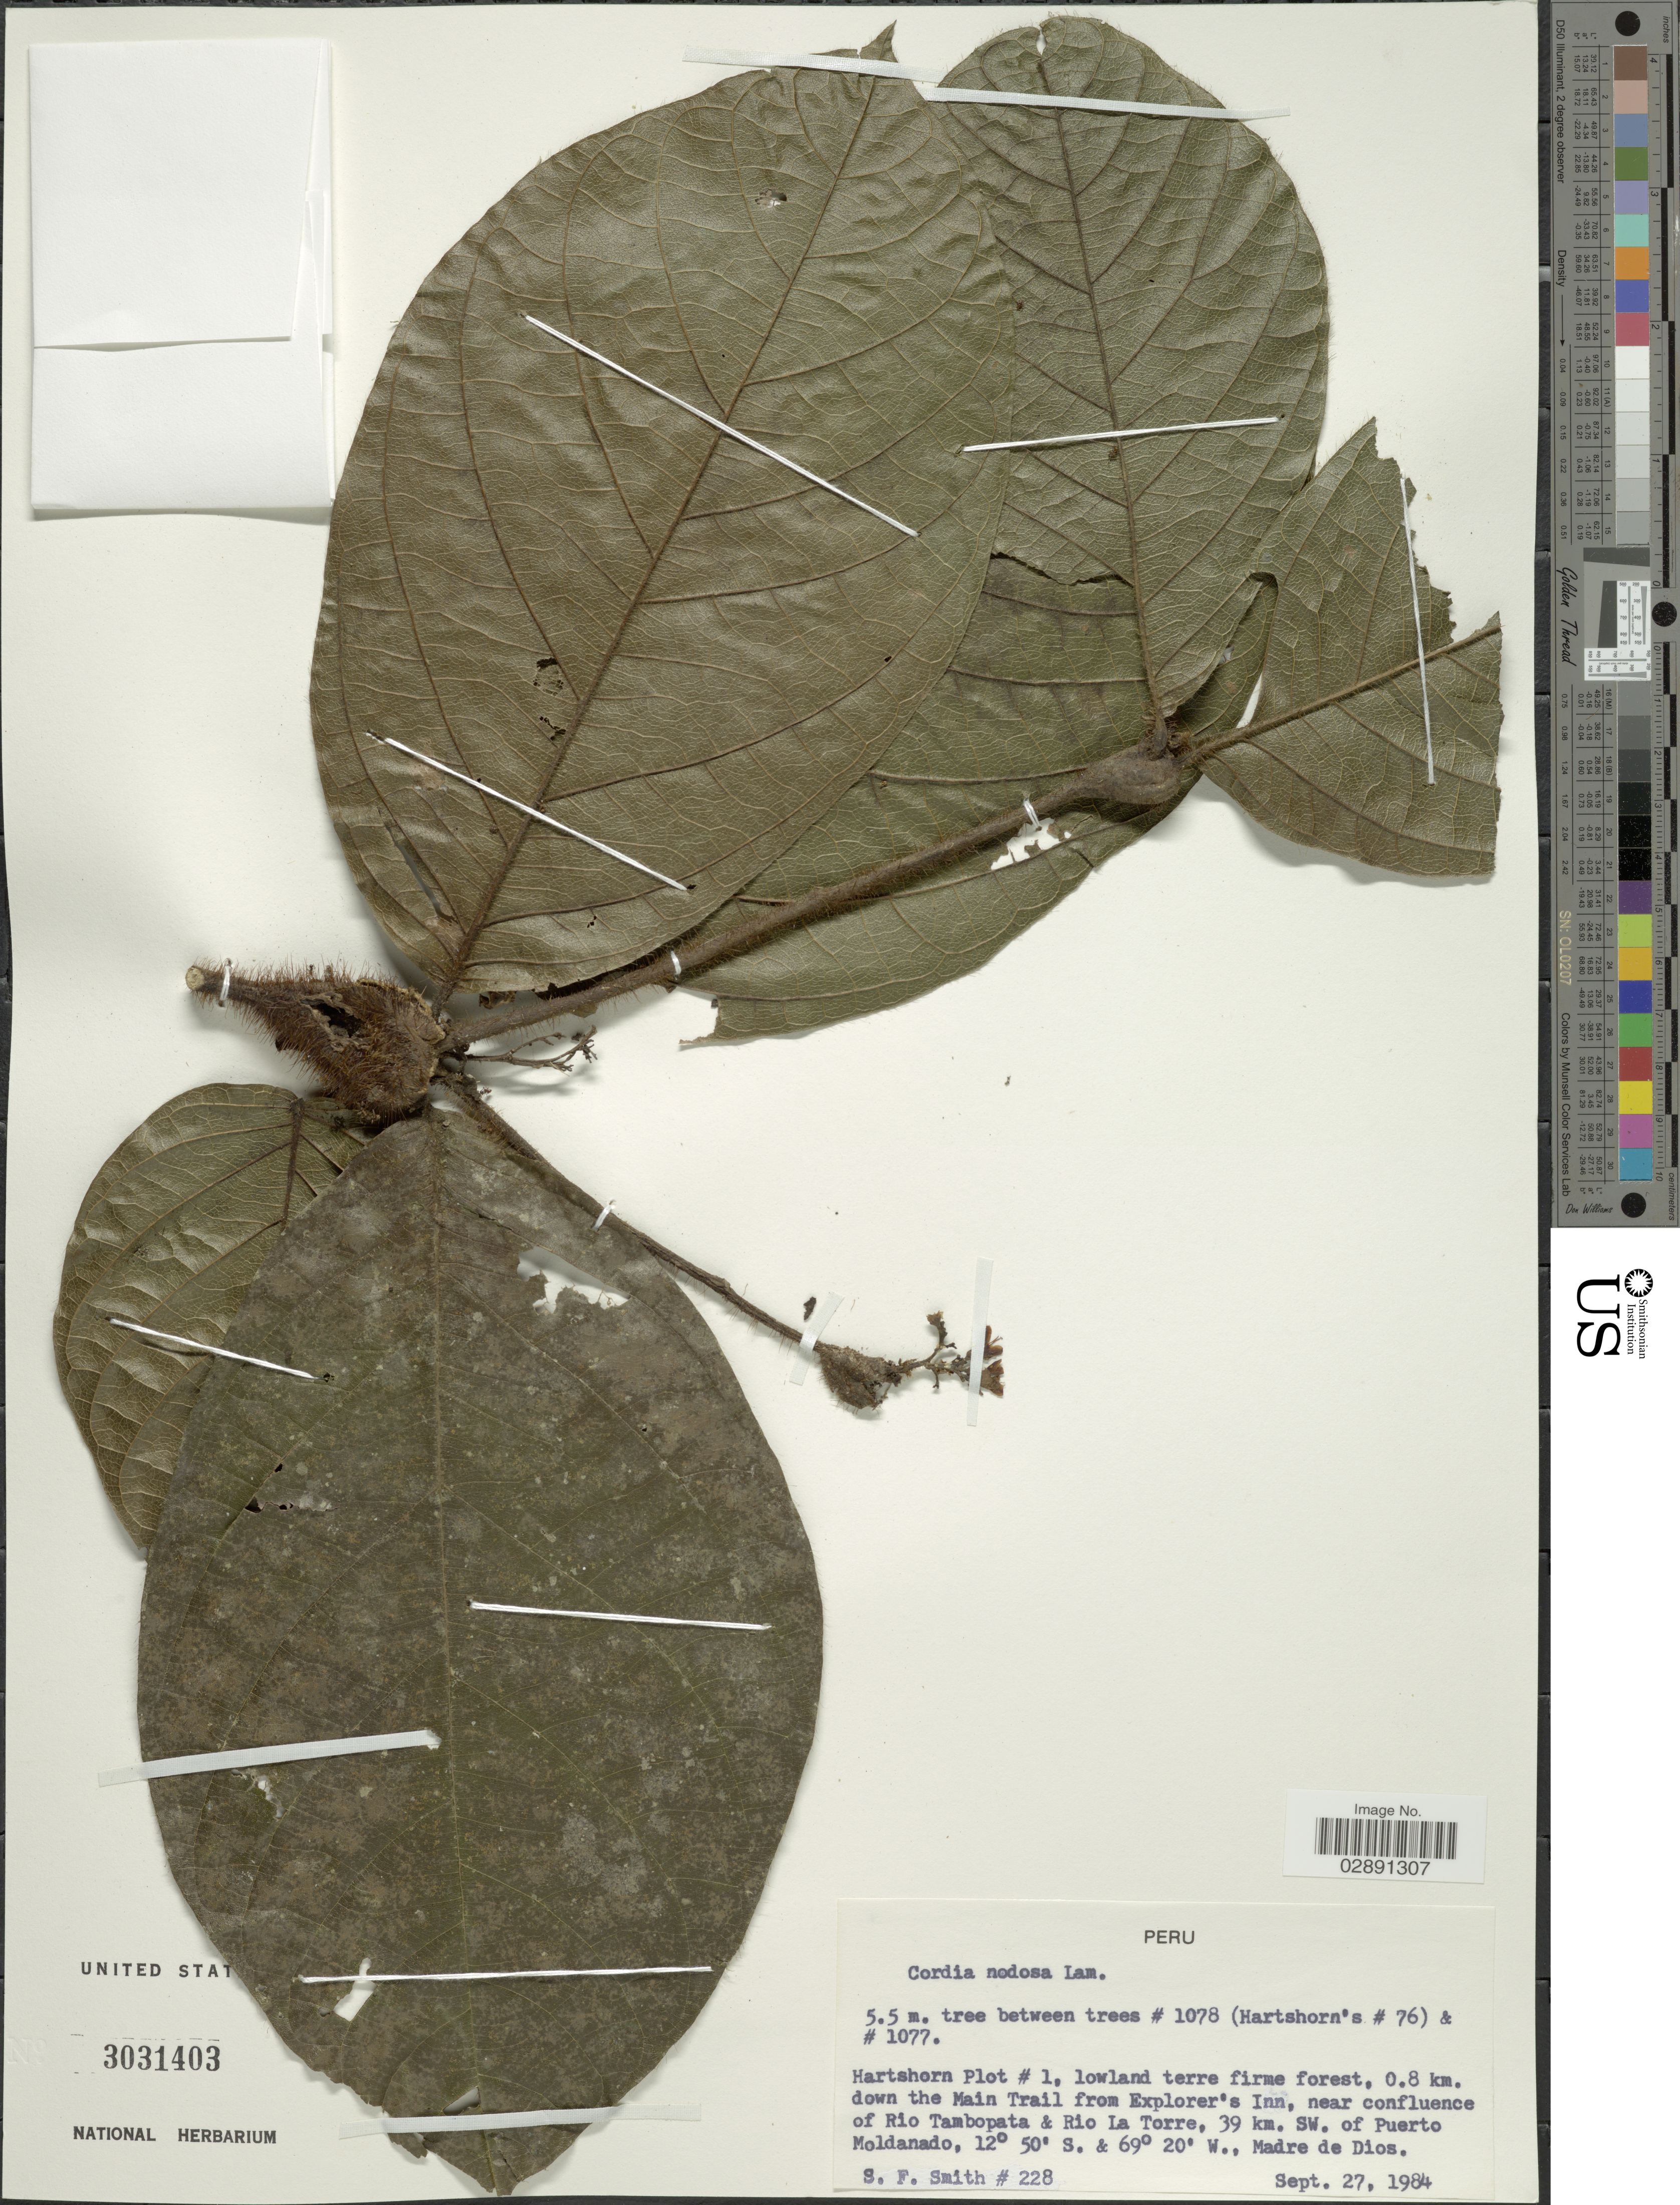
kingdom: Plantae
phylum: Tracheophyta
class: Magnoliopsida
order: Boraginales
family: Cordiaceae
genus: Cordia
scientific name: Cordia nodosa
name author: Lam.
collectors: S.F. Smith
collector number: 228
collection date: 1984-09-27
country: Peru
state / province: Madre de Dios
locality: Hartshorn Plot # 1, 0.8 km. down the Main Trail from Explorer's Inn, near confluence of Rio Tambopata & Rio La Torre, 39 km. SW. of Puerto Moldanado.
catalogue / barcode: US 3031403